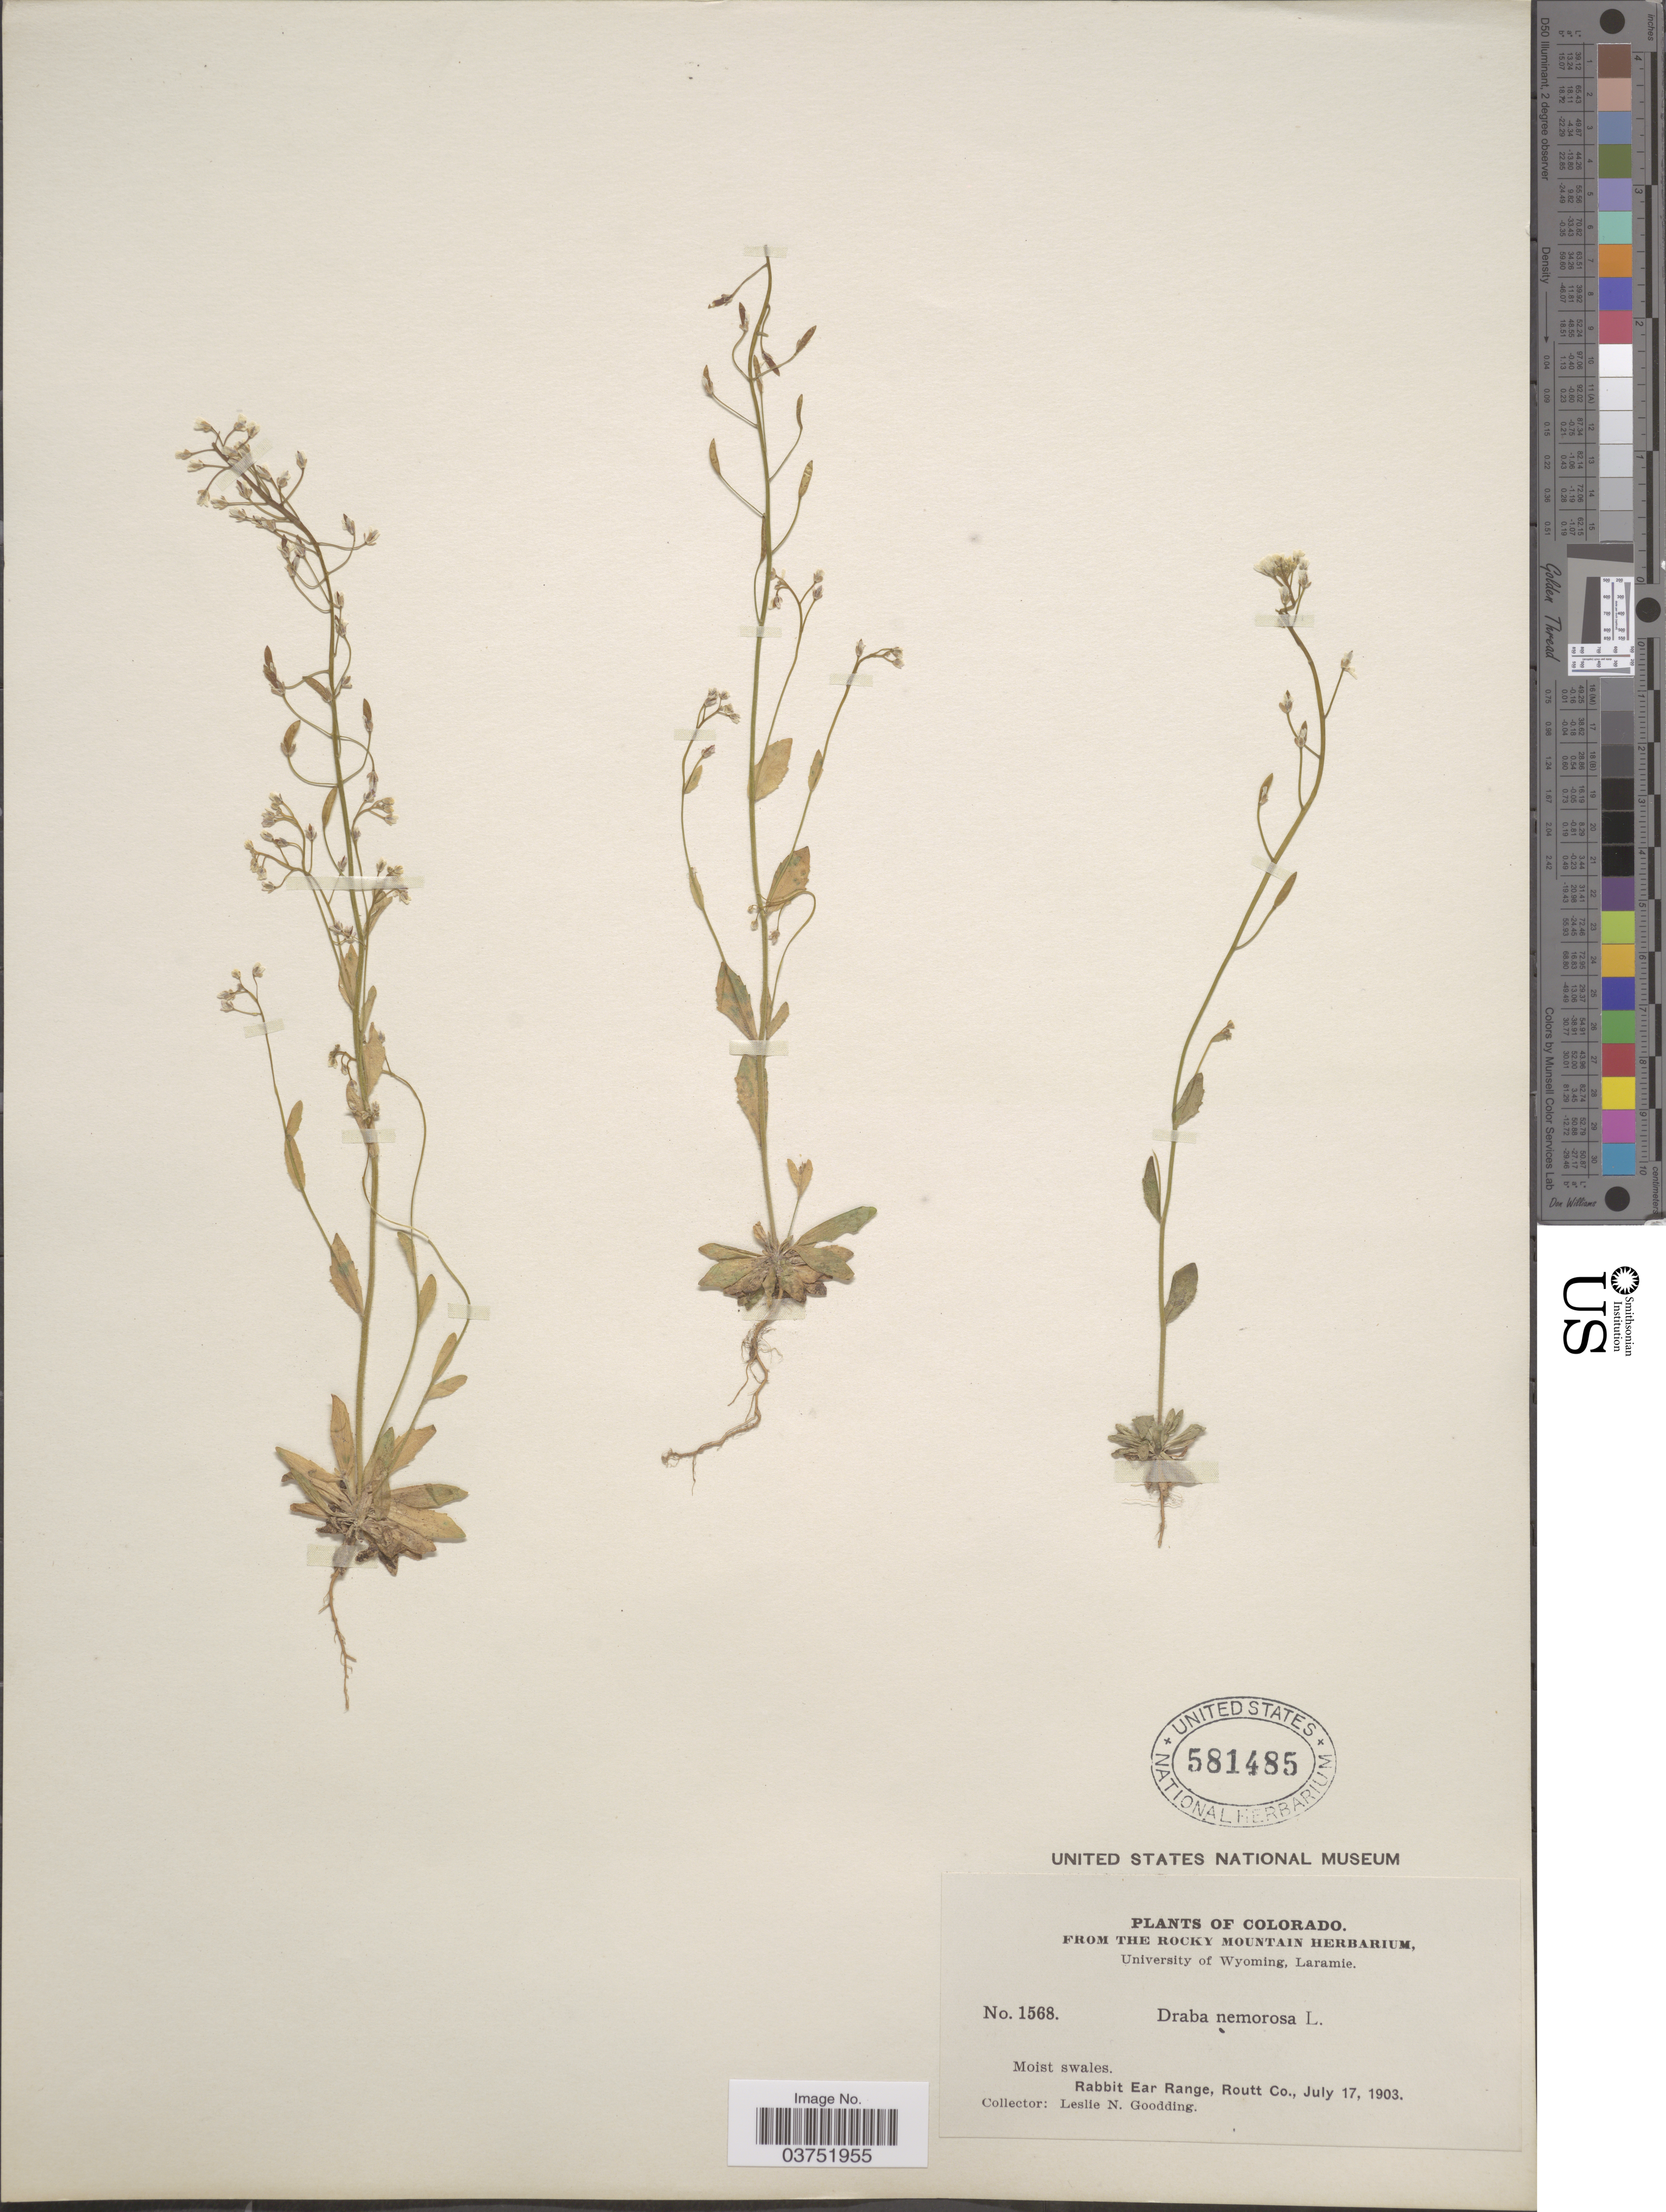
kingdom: Plantae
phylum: Tracheophyta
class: Magnoliopsida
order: Brassicales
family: Brassicaceae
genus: Draba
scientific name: Draba nemorosa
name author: L.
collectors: L. N. Goodding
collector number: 1568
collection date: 1903-07-17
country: United States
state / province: Colorado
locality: Moist swales. Rabbit Ear Range, Routt Co.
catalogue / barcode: US 581485